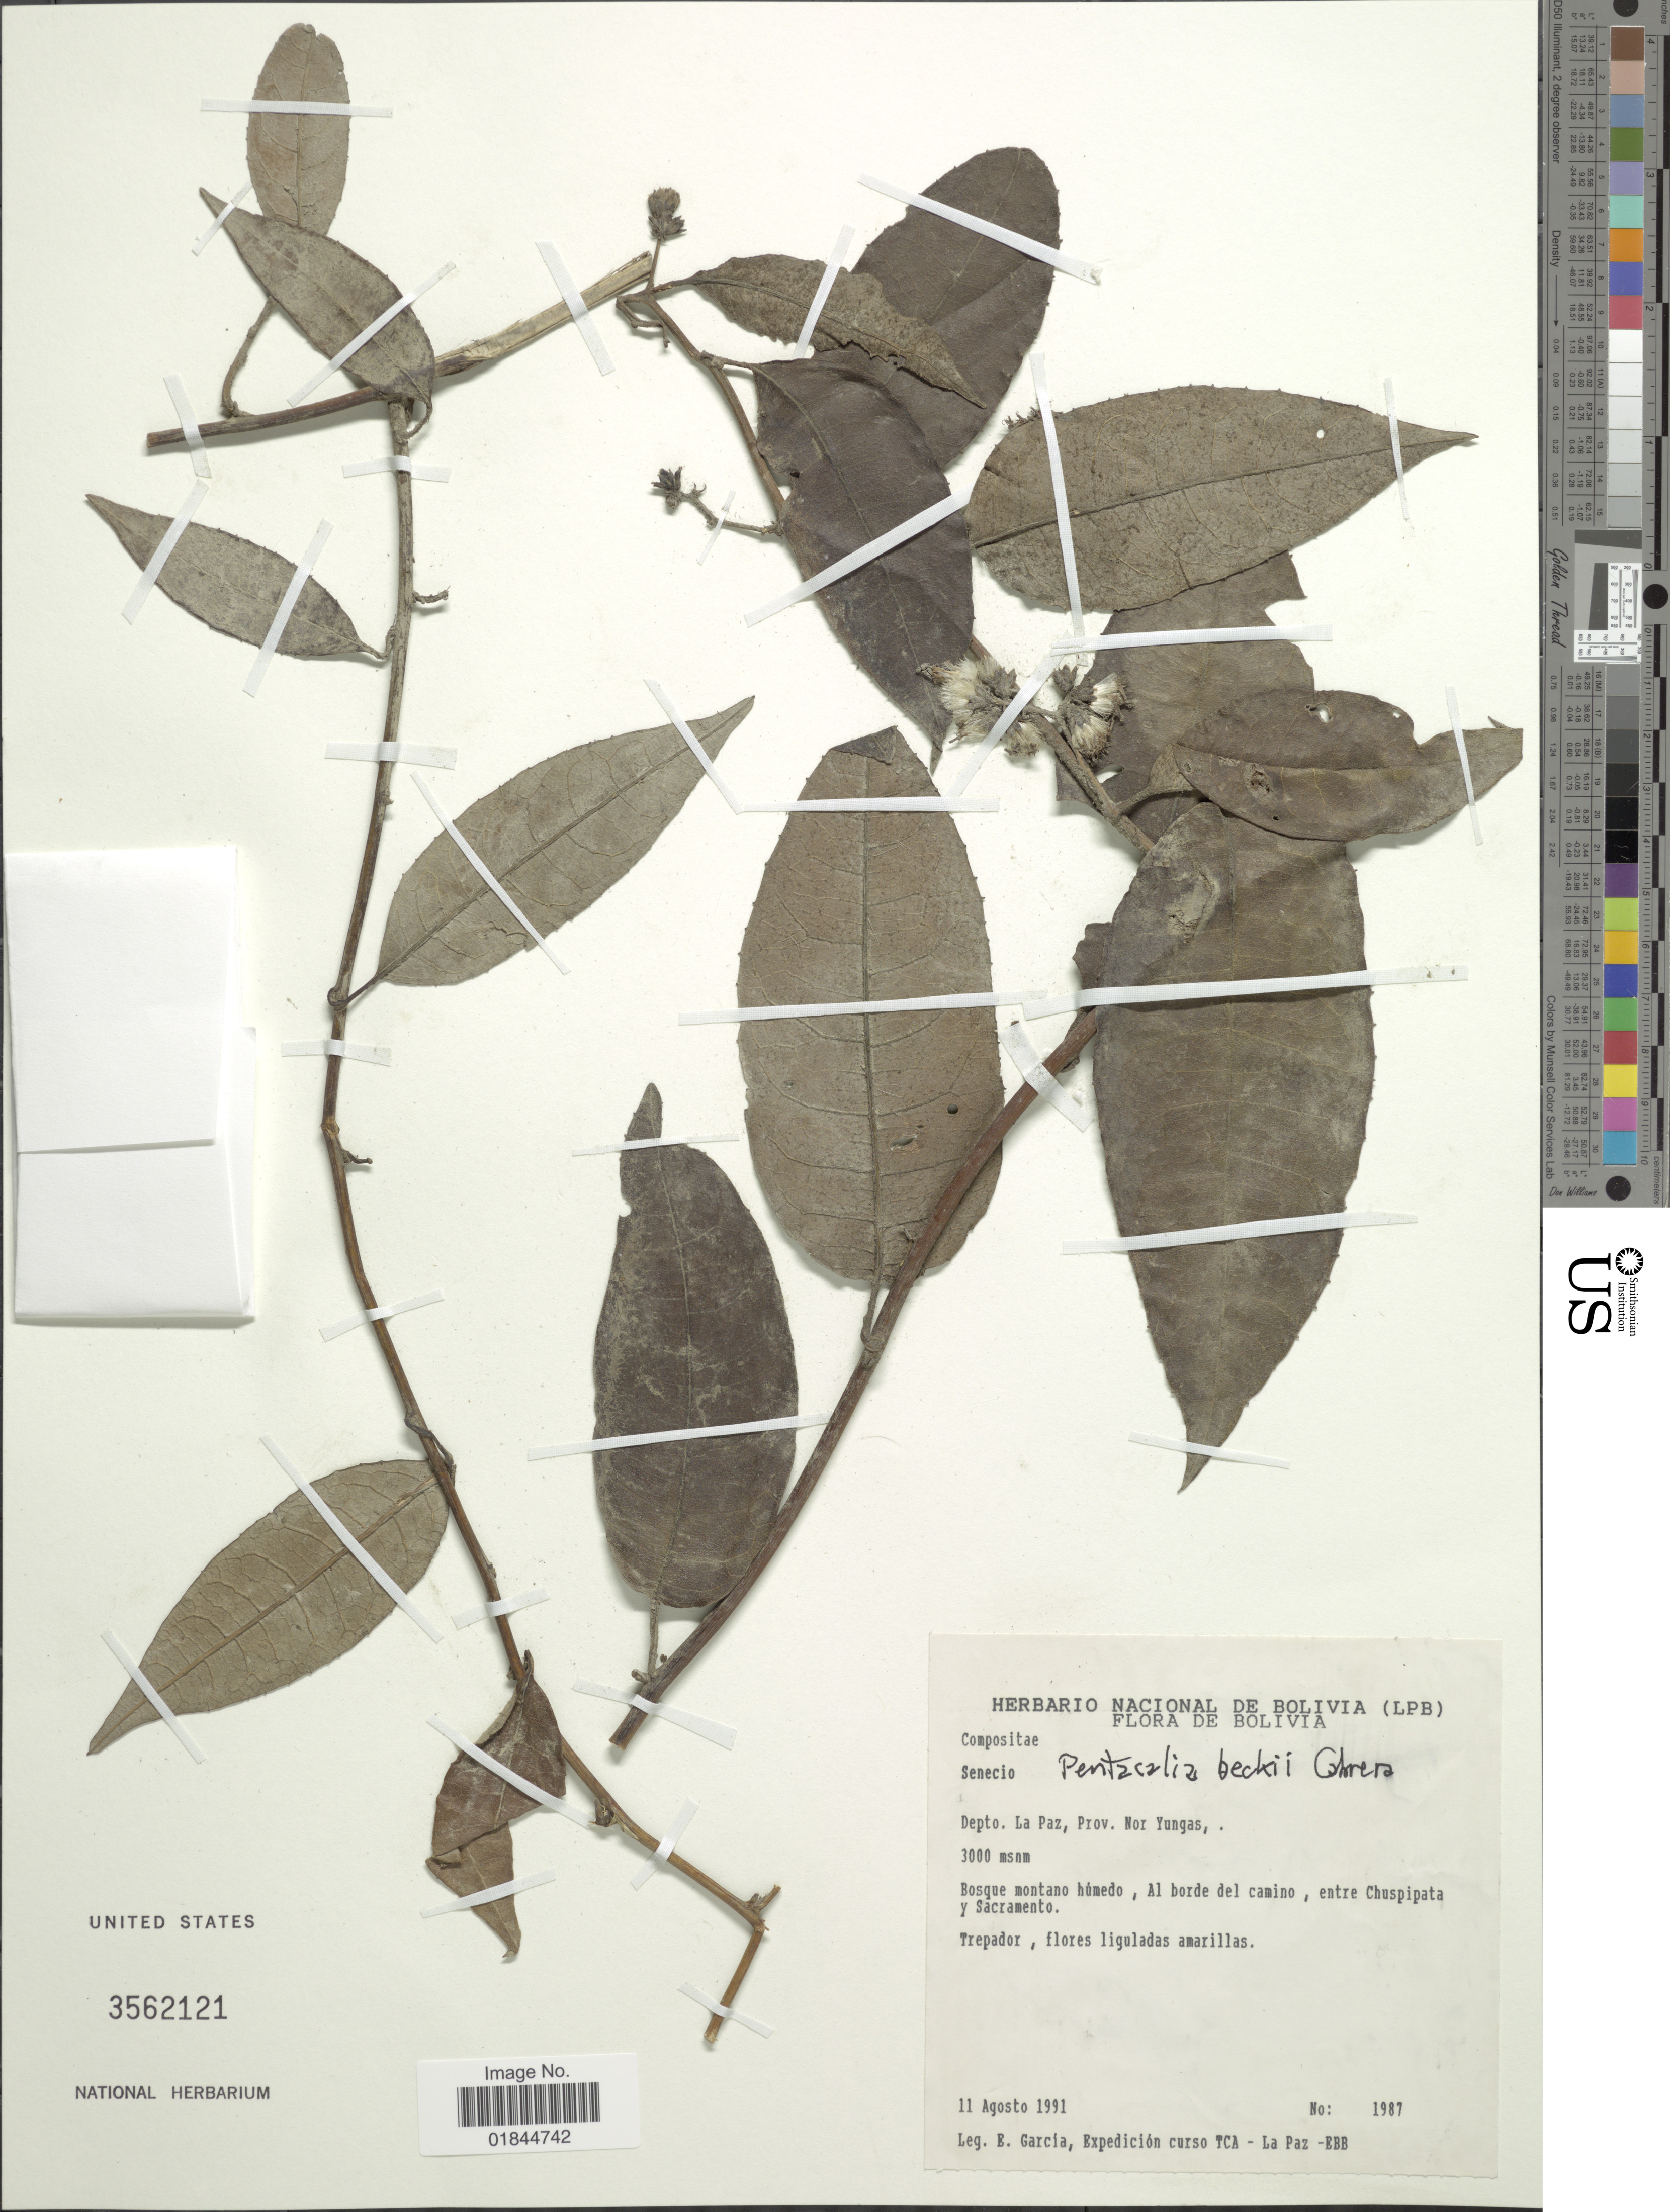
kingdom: Plantae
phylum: Tracheophyta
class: Magnoliopsida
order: Asterales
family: Asteraceae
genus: Pentacalia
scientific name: Pentacalia beckii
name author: (Cabrera) Cuatrec.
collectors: E. Garcia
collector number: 1987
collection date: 1991-08-11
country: Bolivia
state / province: La Paz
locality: Depto. La Paz, Prov. Nor Yungas.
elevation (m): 3000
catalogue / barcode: US 3562121